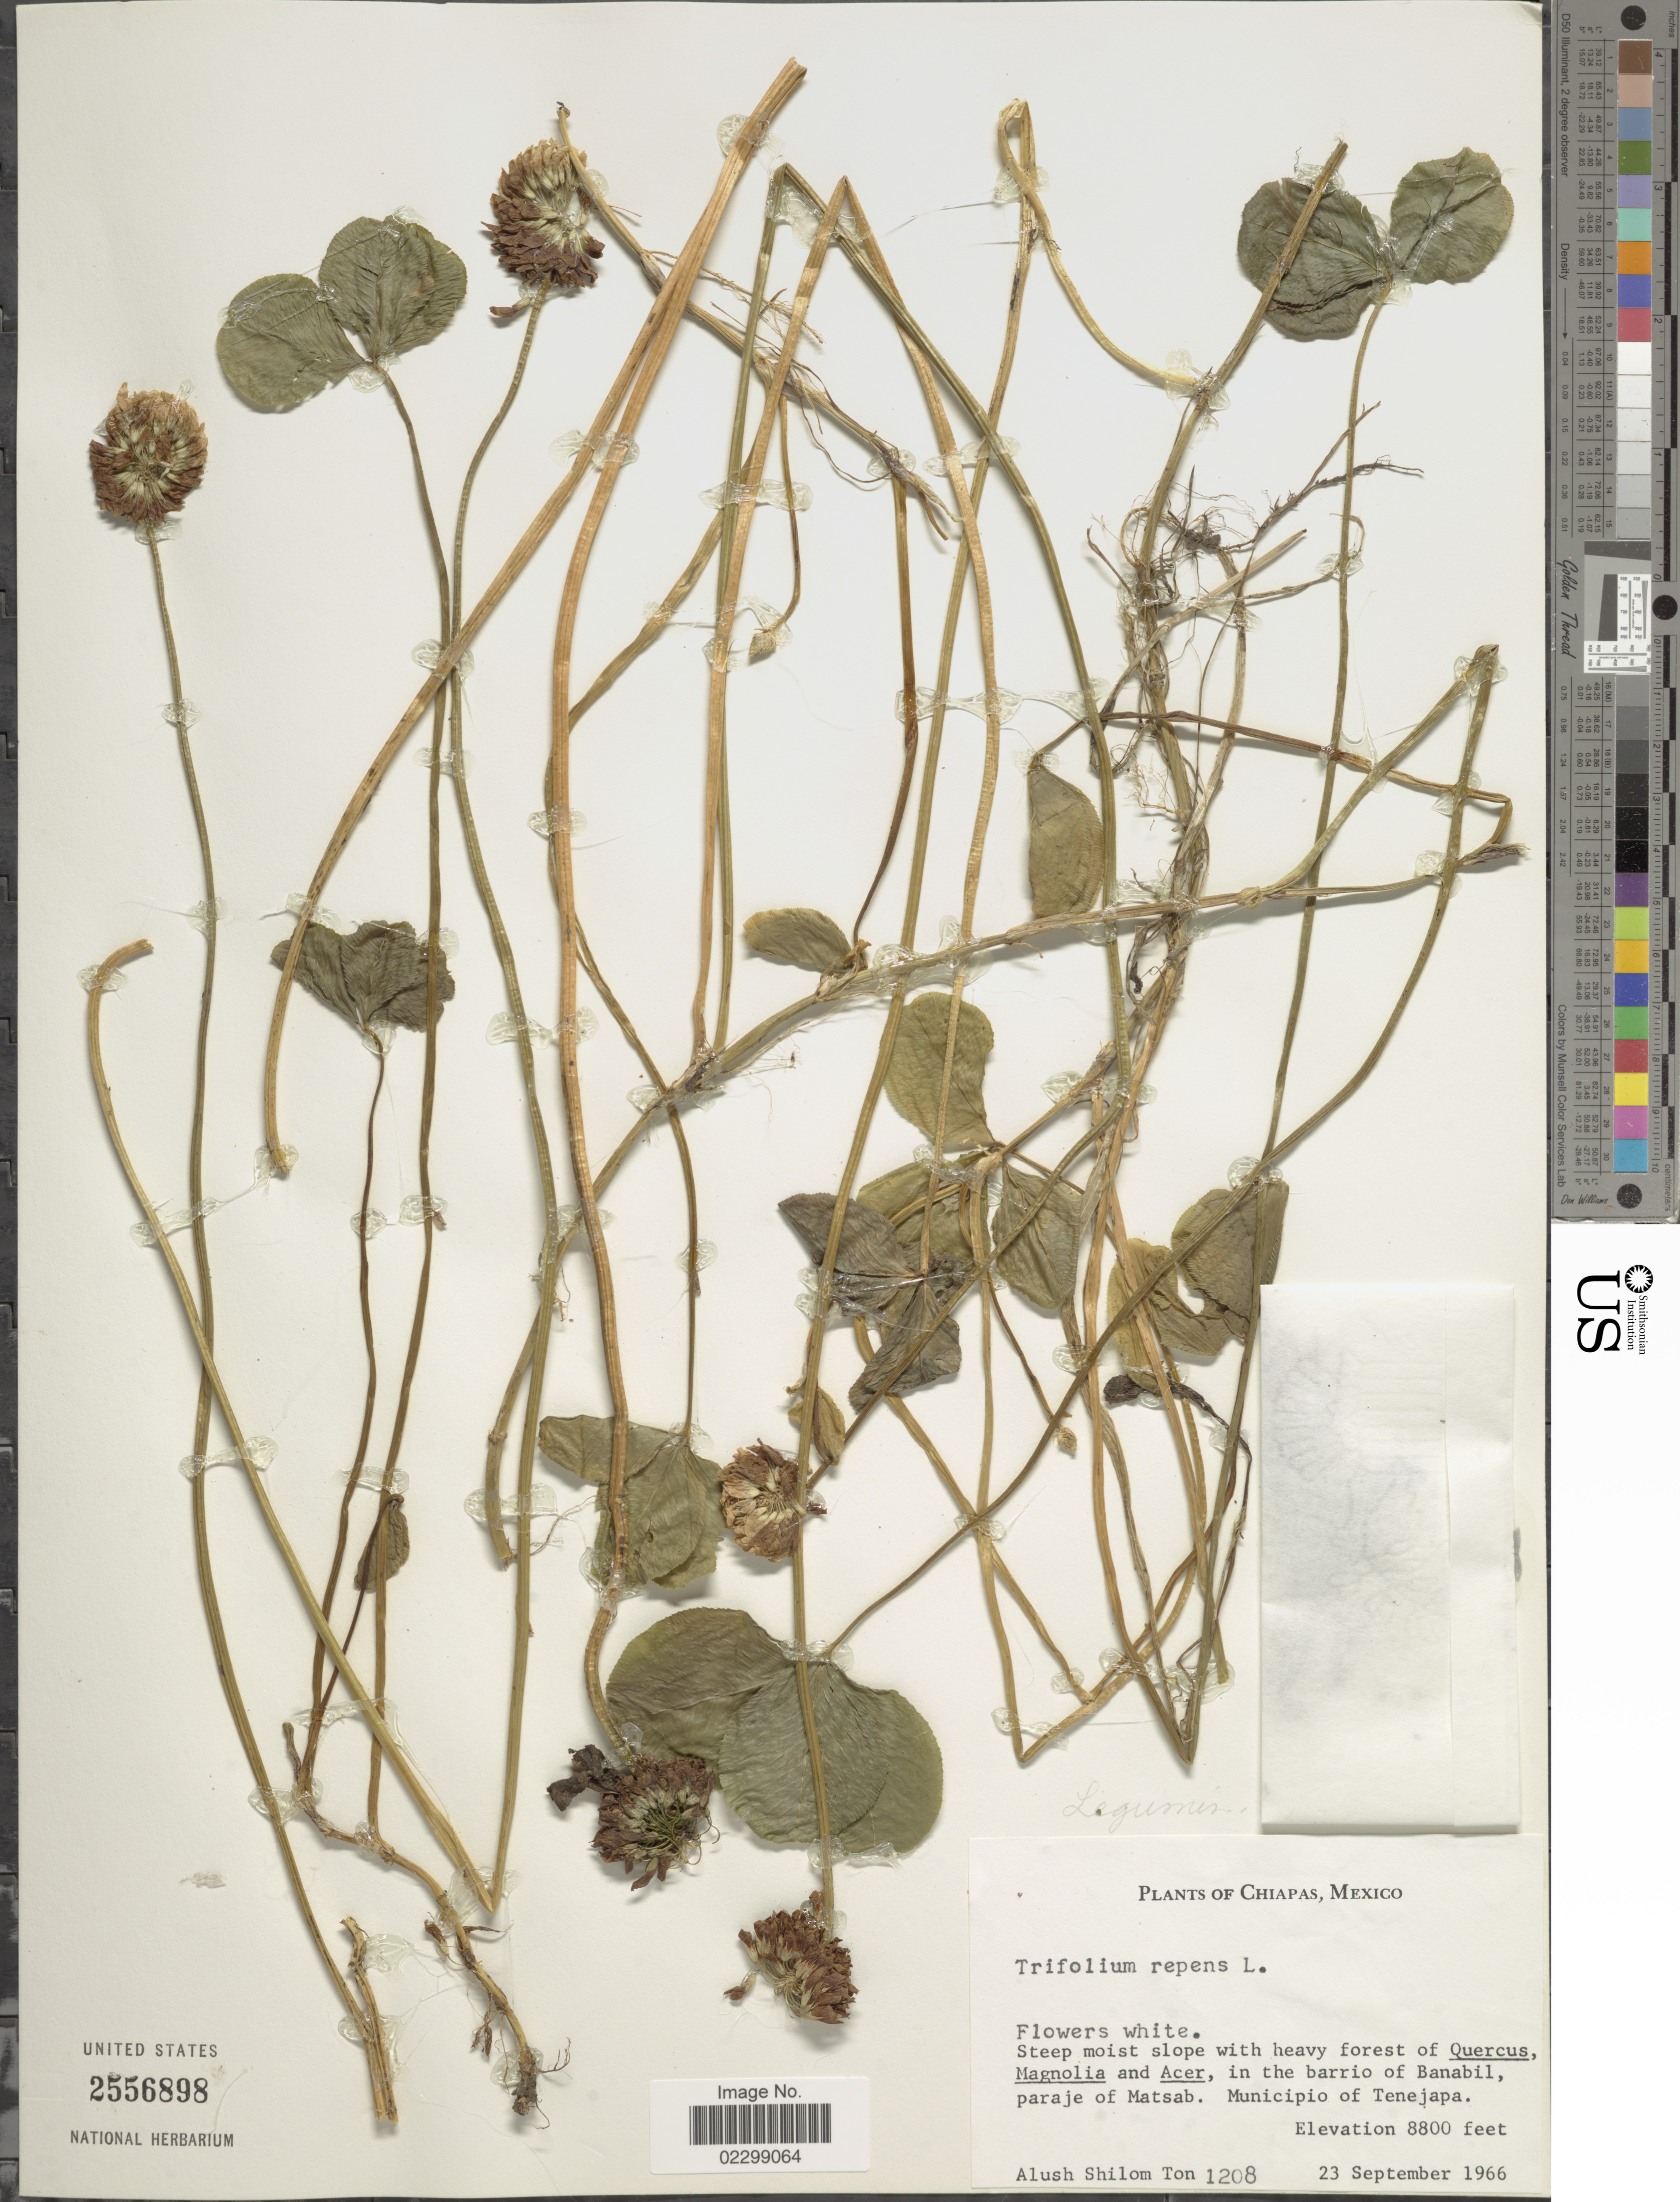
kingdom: Plantae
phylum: Tracheophyta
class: Magnoliopsida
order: Fabales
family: Fabaceae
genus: Trifolium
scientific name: Trifolium repens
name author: L.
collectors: A. M. Ton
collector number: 1208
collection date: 1966-09-23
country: Mexico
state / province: Chiapas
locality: Steep moist slope with heavy forest, in the barrio of Banabil, paraje of Matsab, Municipio of Tenejapa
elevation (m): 2682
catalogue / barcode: US 2556898